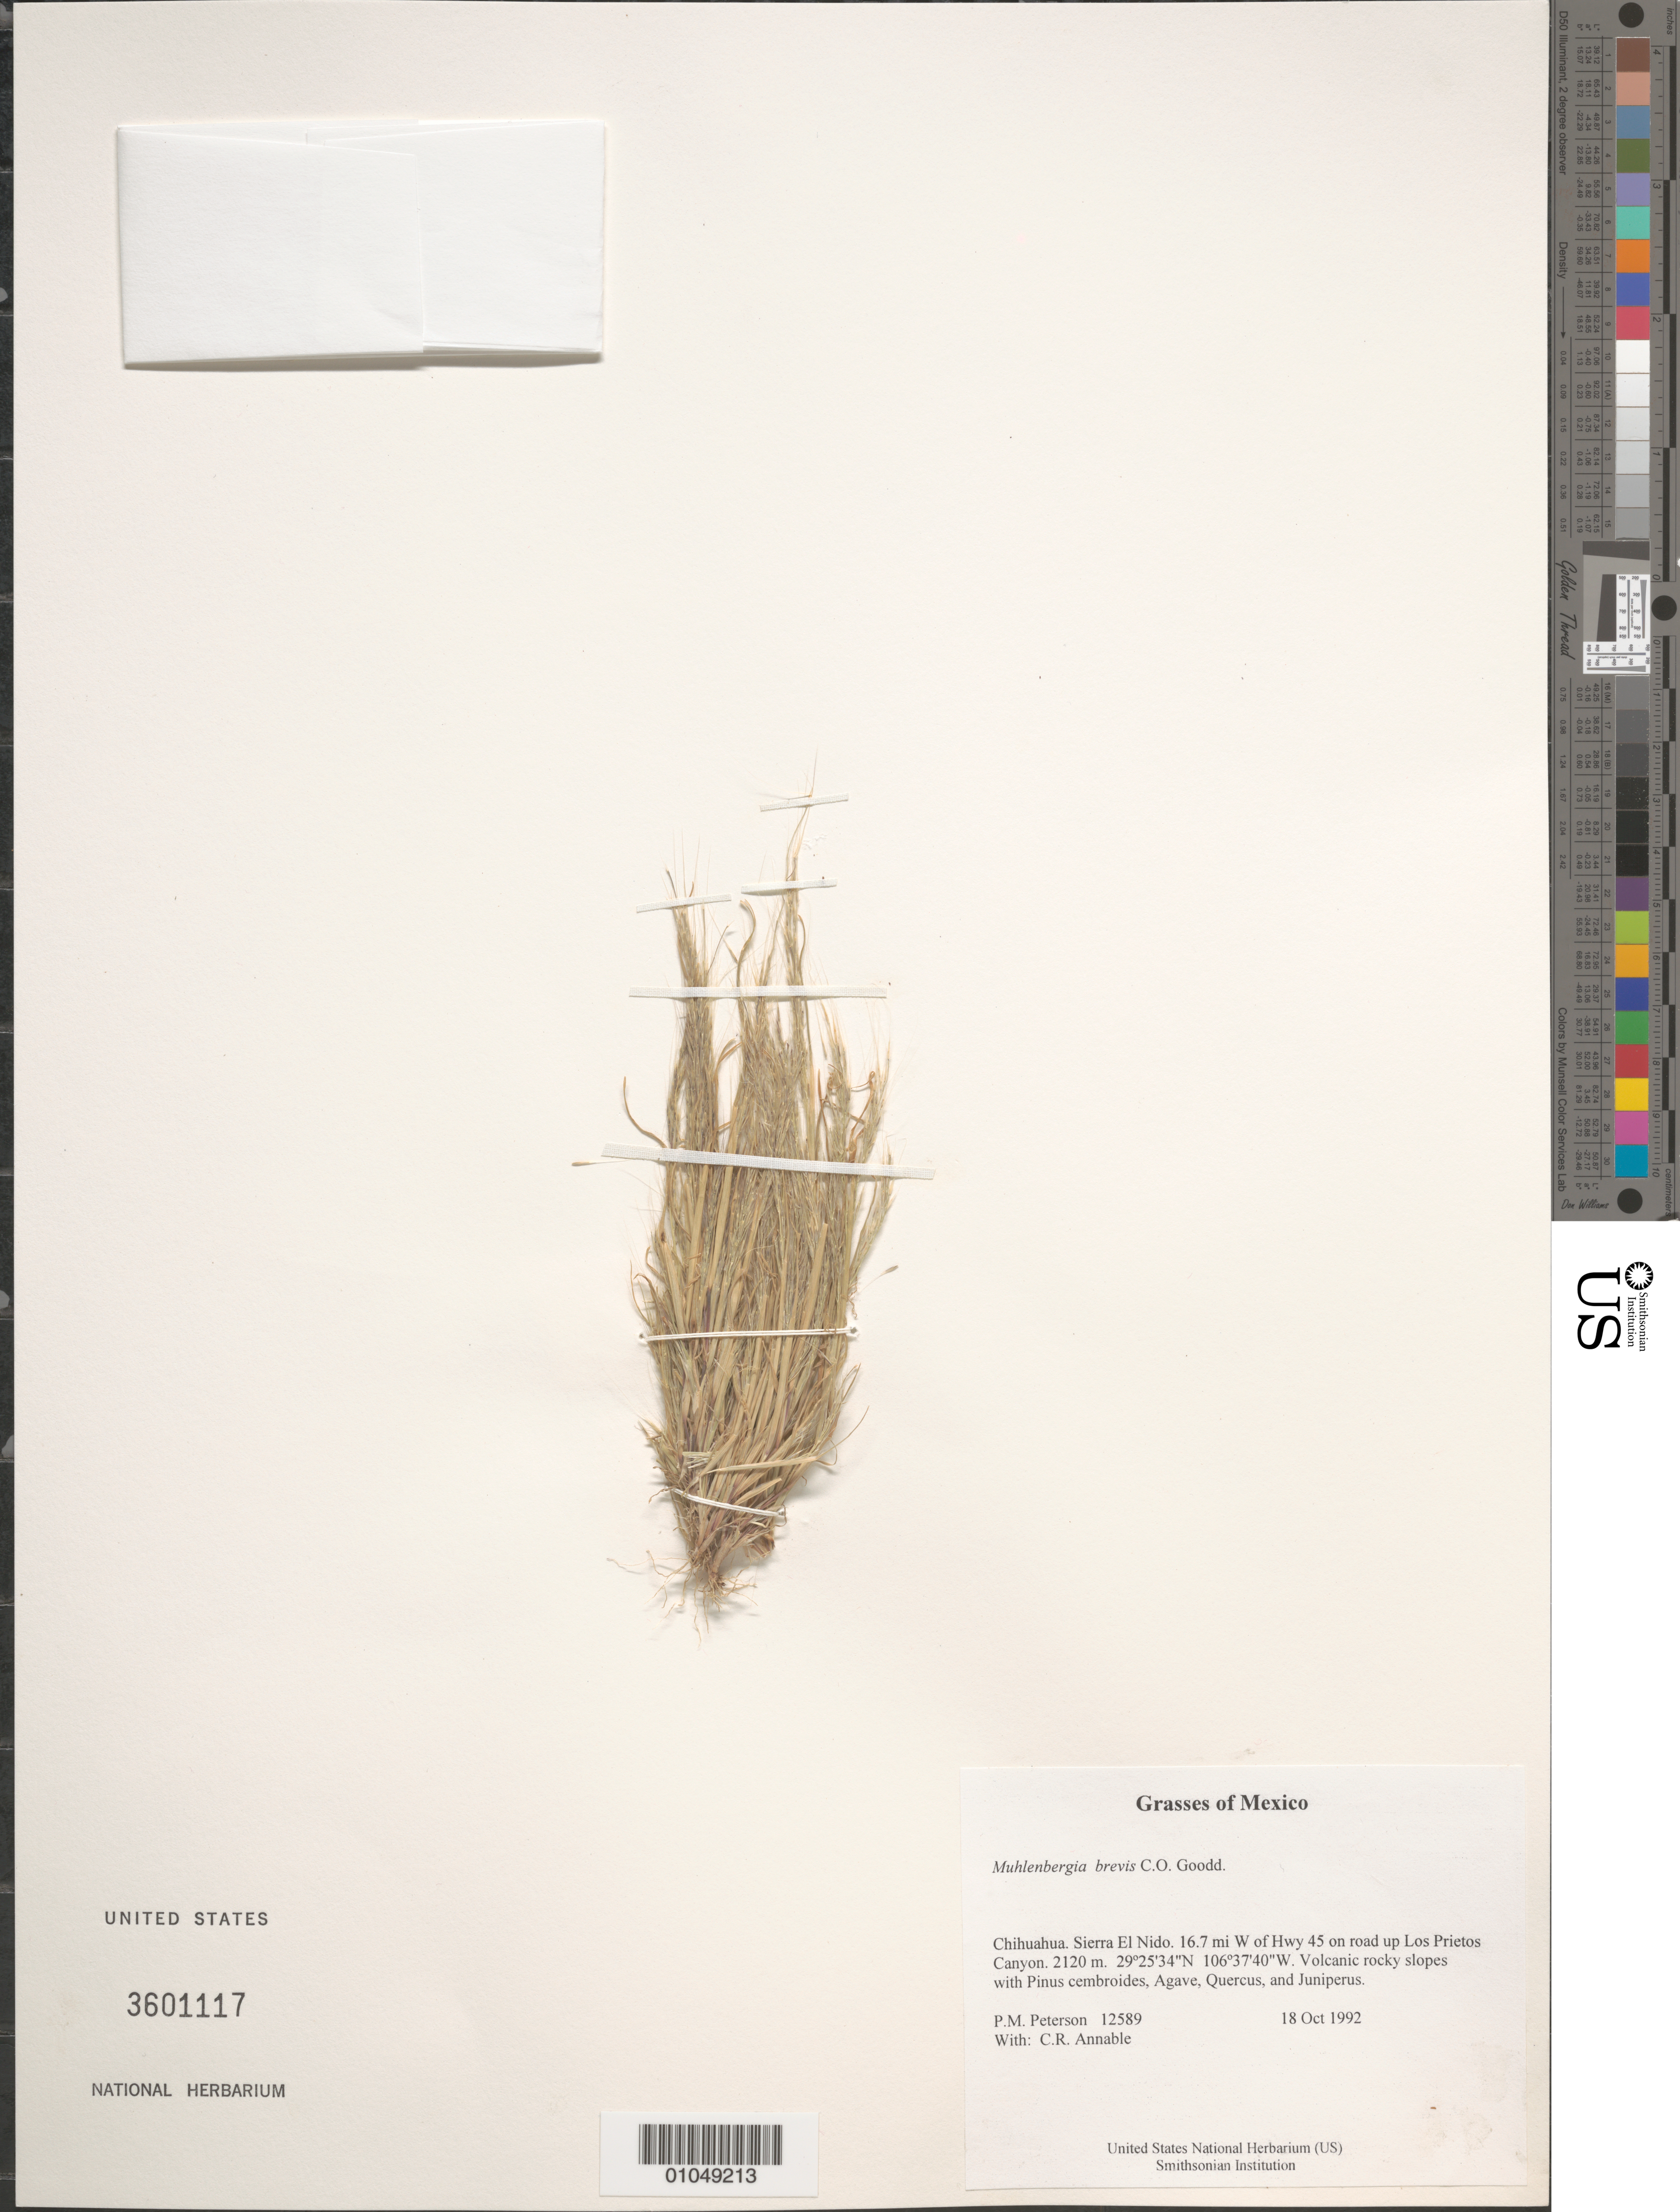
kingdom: Plantae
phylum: Tracheophyta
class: Liliopsida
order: Poales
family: Poaceae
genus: Muhlenbergia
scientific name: Muhlenbergia brevis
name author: C.O. Goodd.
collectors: P. M. Peterson & C. R. Annable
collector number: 12589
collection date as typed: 18 Oct 1992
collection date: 1992-10-18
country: Mexico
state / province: Chihuahua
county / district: Sierra El Nido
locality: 16.7 mi W of Hwy 45 on road up Los Prietos Canyon.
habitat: Volcanic rocky slopes with Pinus cembroides, Agave, Quercus, and Juniperus.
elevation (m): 2120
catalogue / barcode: US 3601117